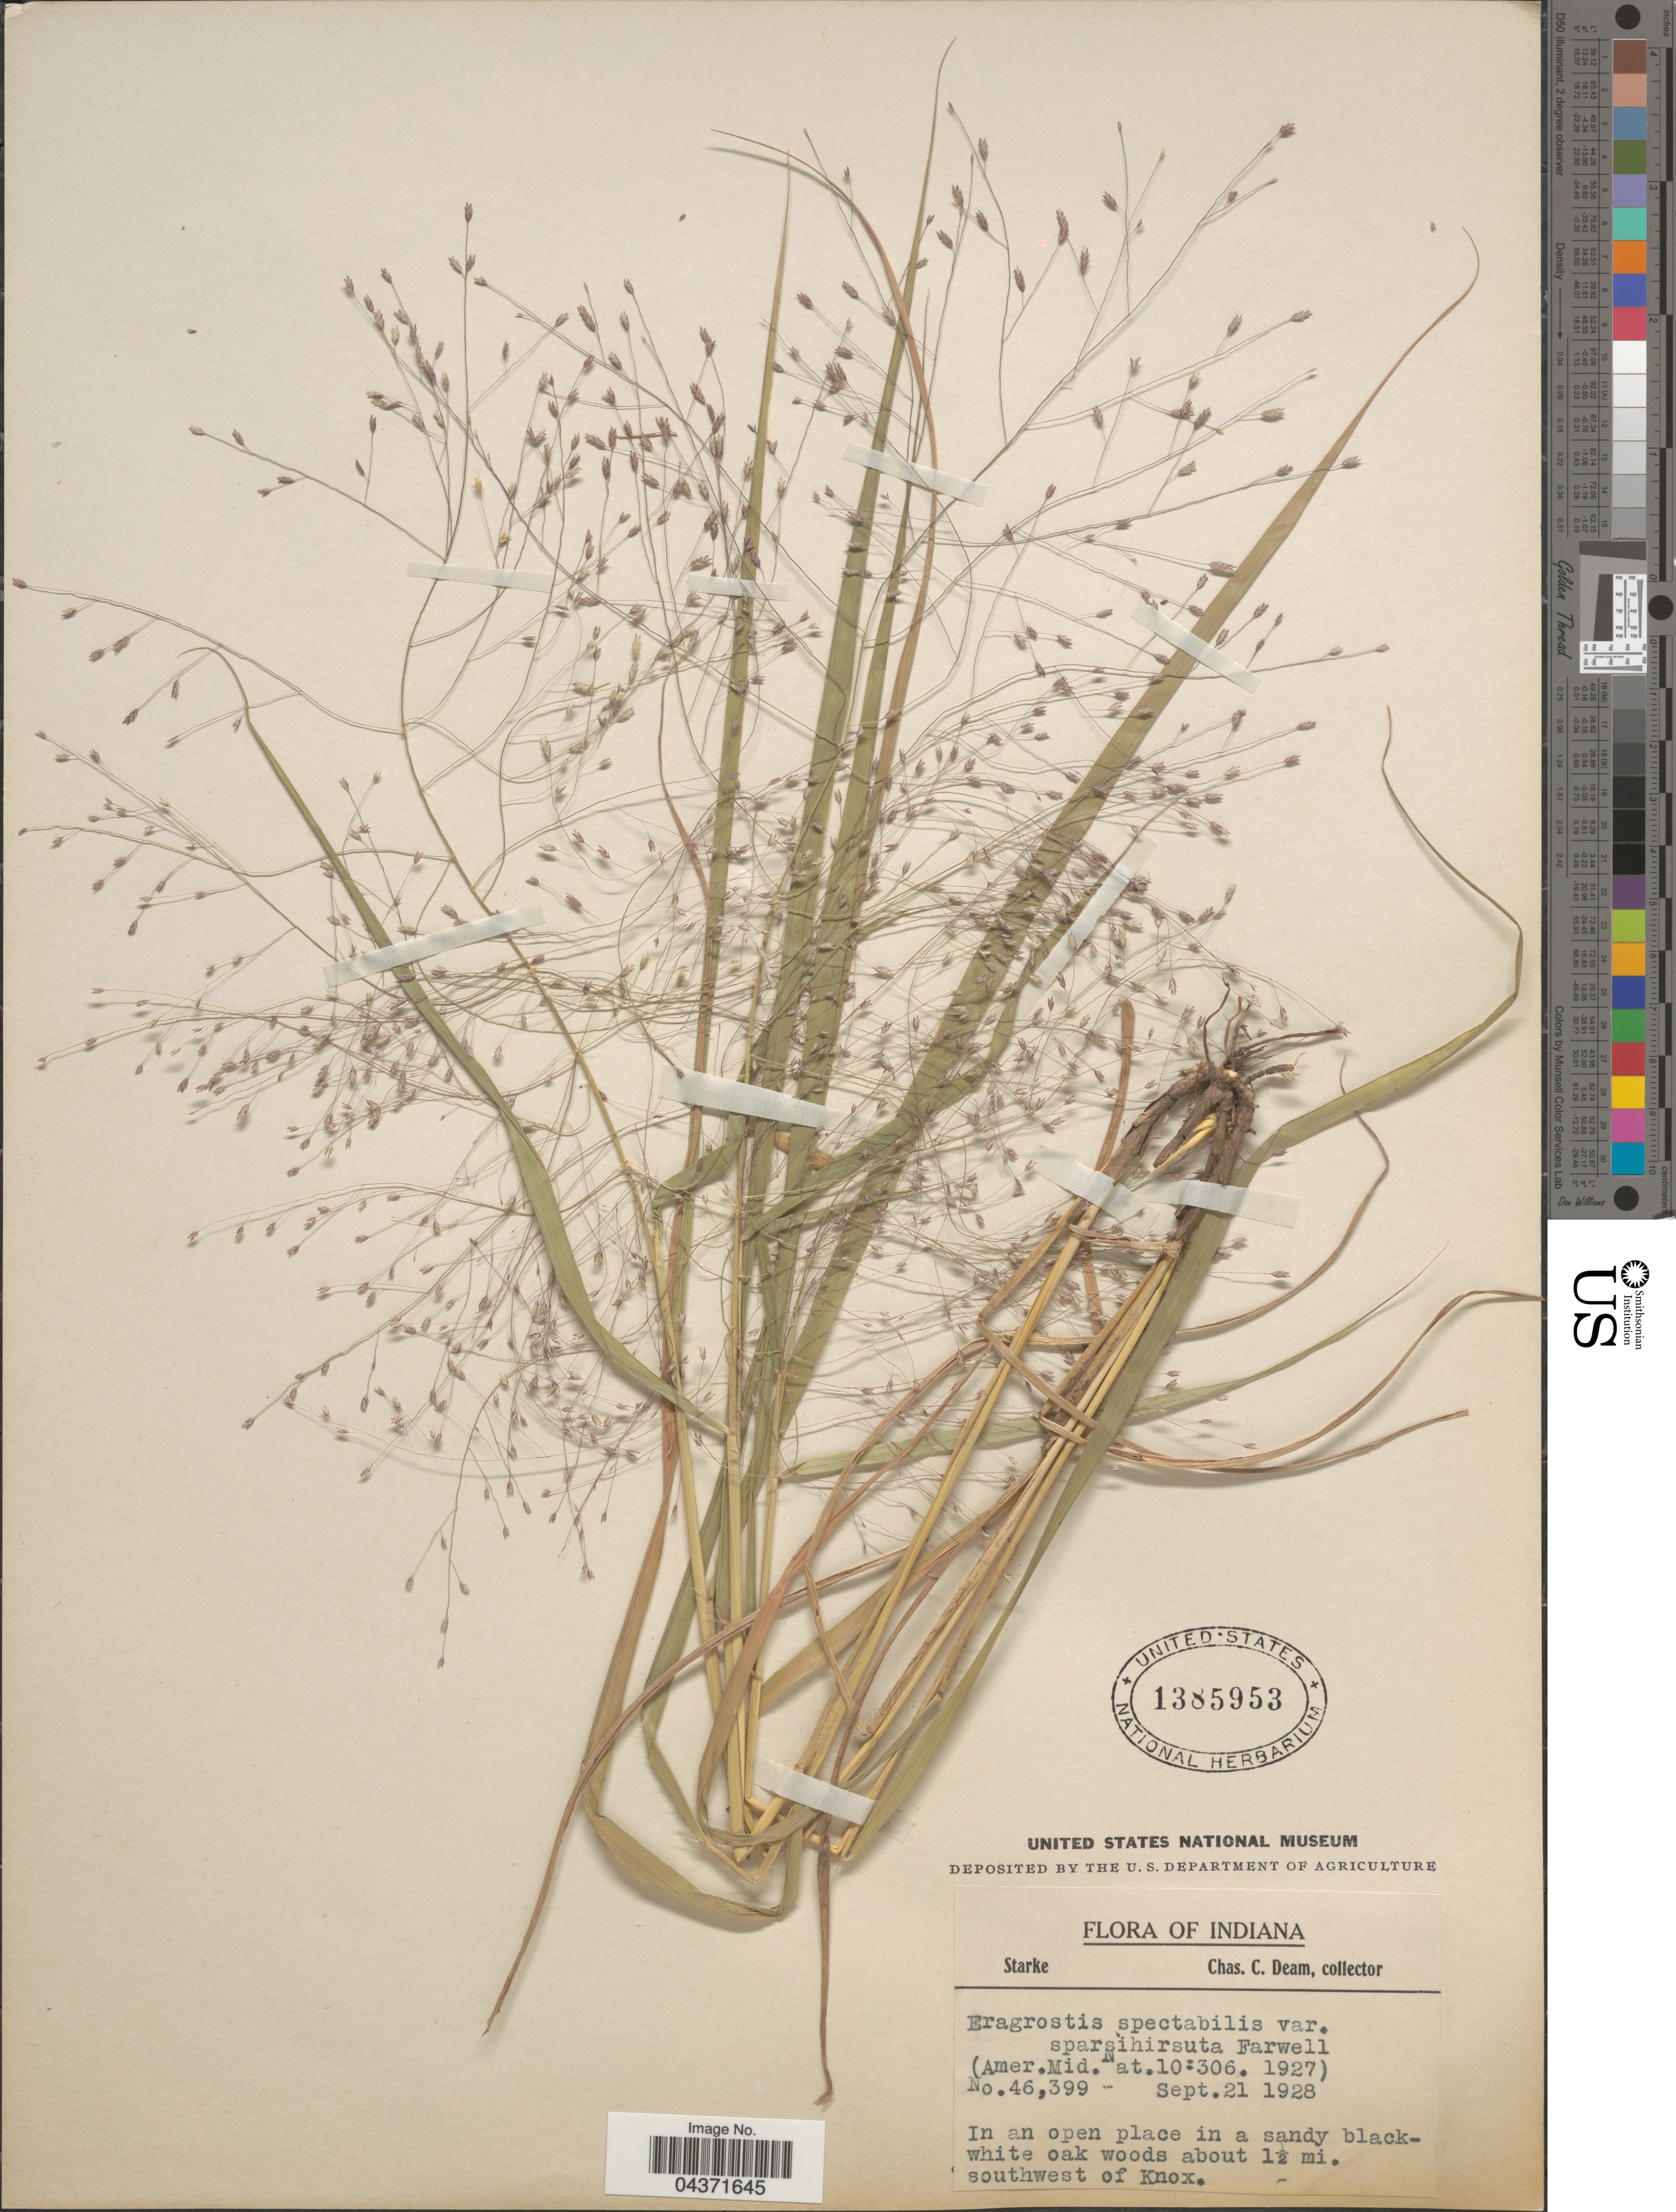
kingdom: Plantae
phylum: Tracheophyta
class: Liliopsida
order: Poales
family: Poaceae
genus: Eragrostis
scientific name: Eragrostis spectabilis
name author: (Pursh) Steud.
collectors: C. C. Deam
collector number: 46399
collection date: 1928-09-21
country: United States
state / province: Indiana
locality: Starke. In an open place in a sandy black-white oak woods about 1½ mi. southwest of Knox.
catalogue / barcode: US 1385953